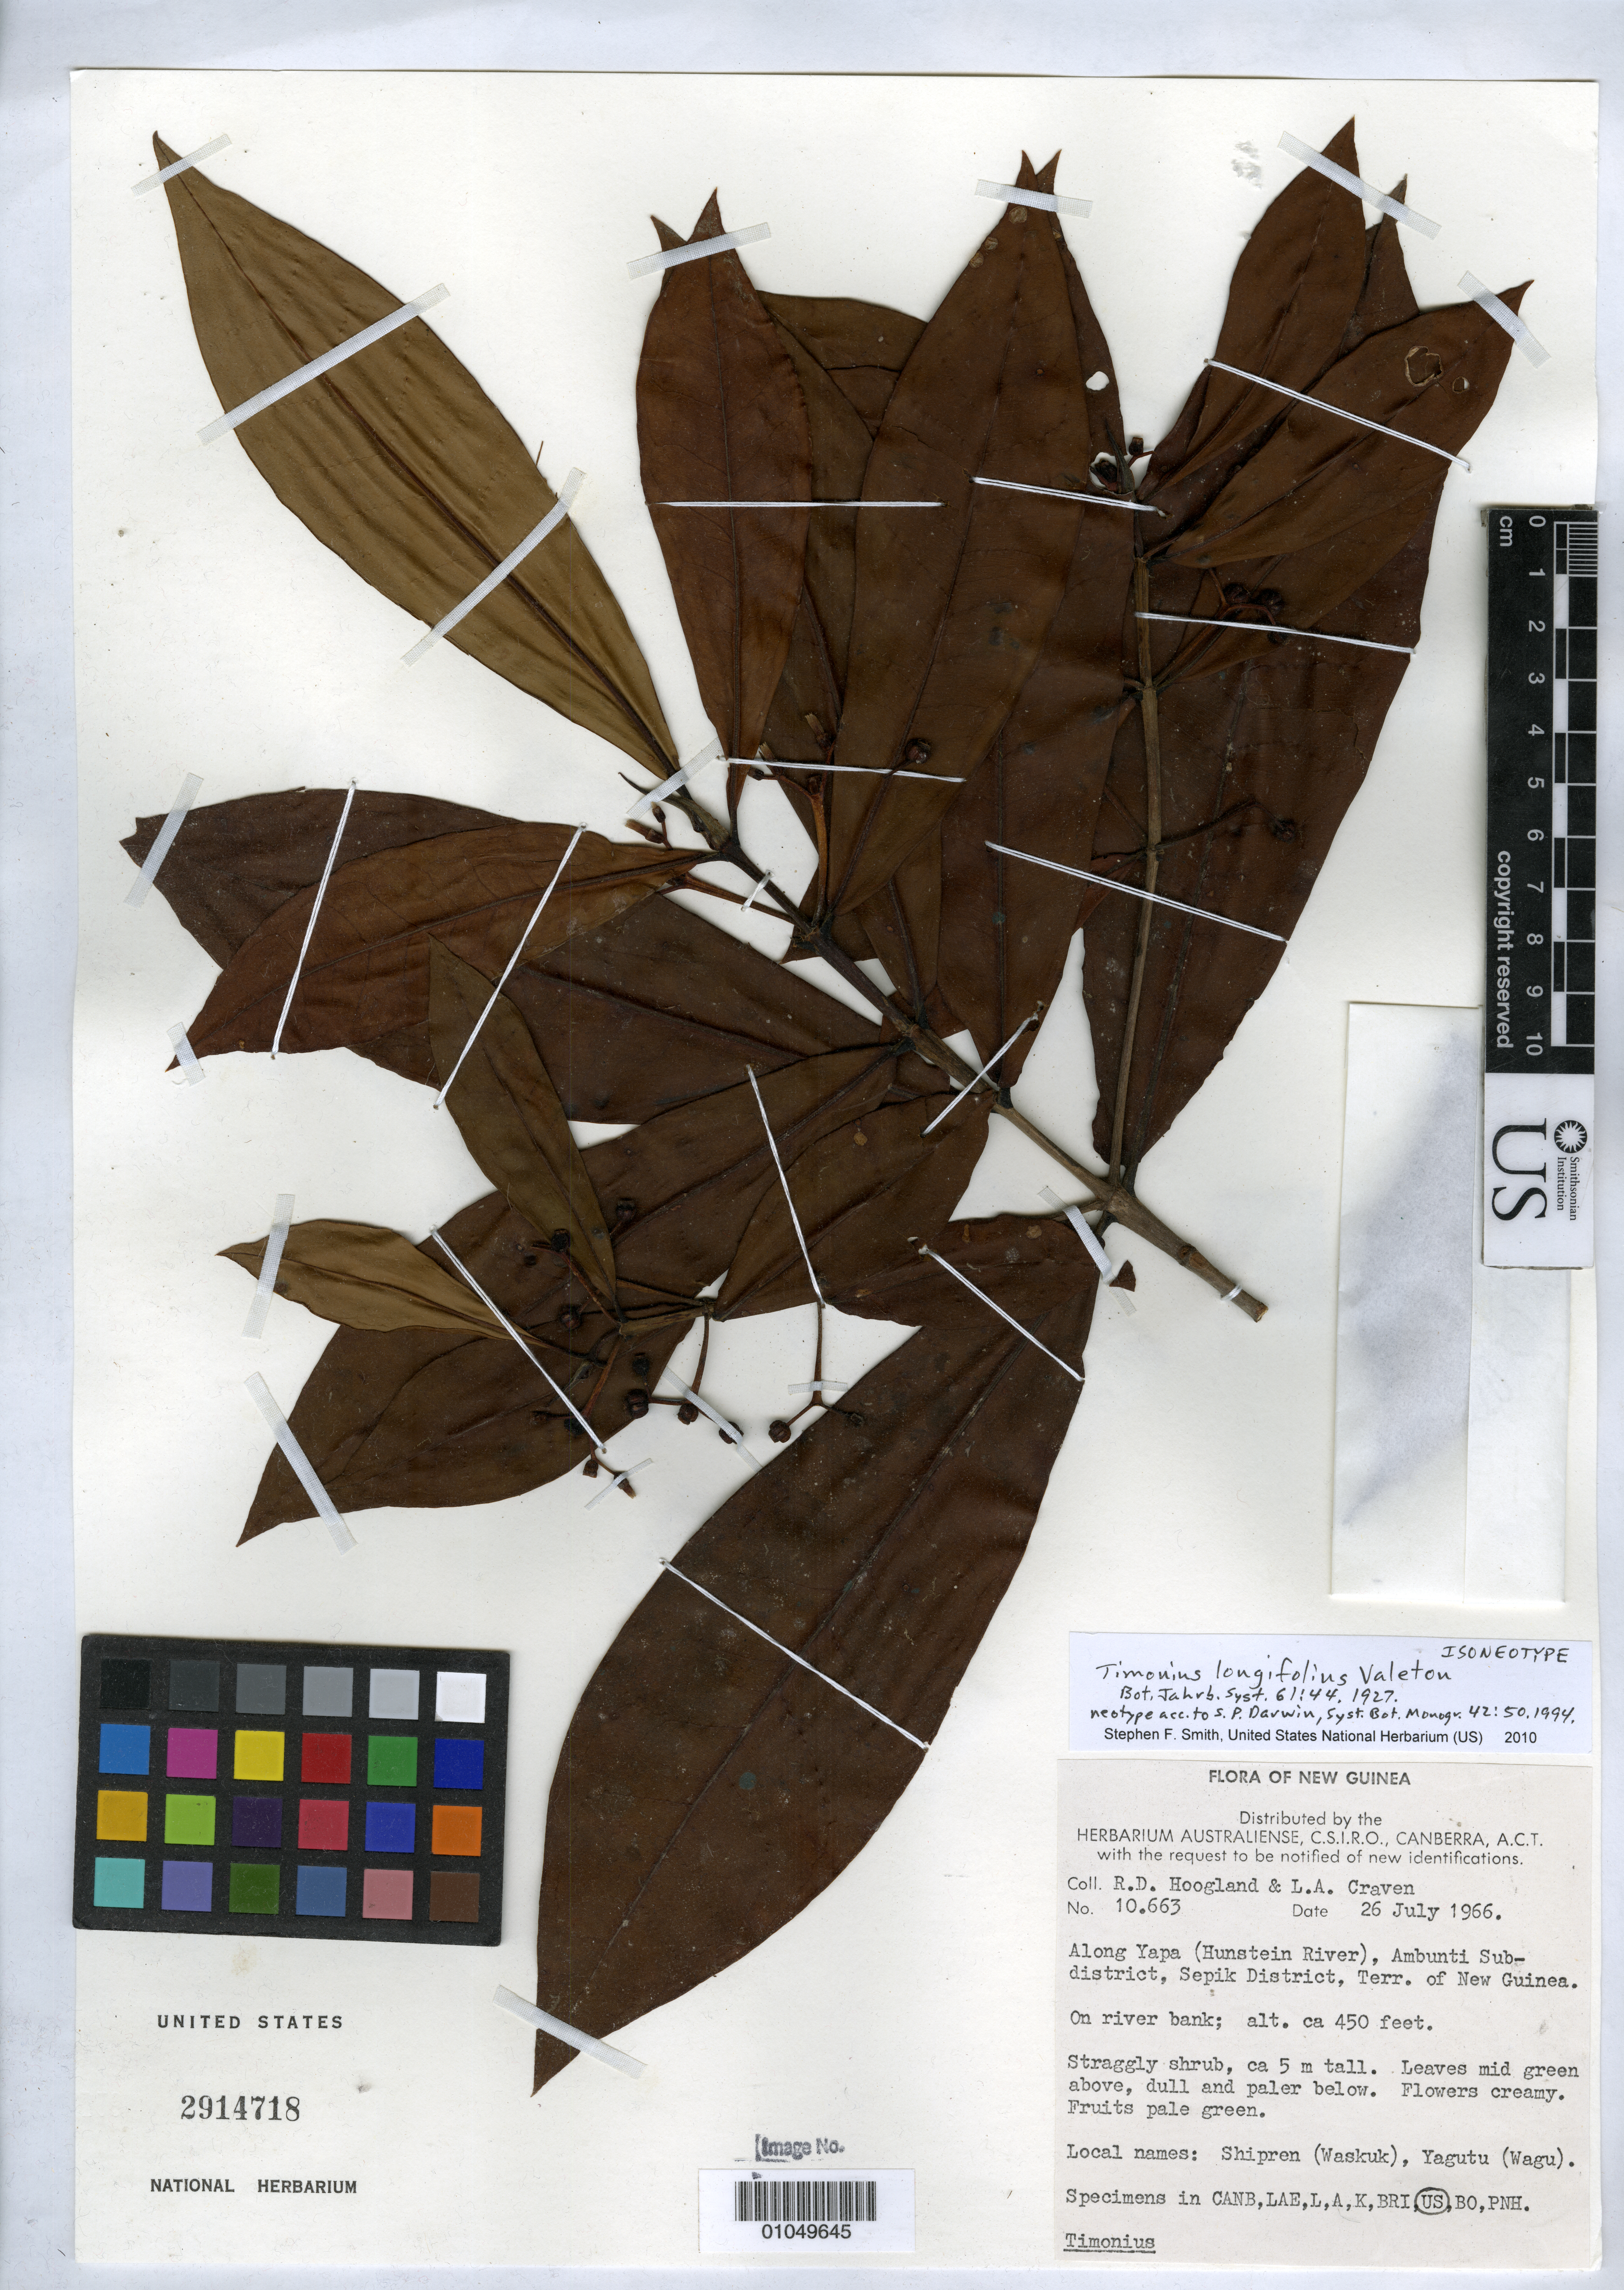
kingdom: Plantae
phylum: Tracheophyta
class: Magnoliopsida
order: Gentianales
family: Rubiaceae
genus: Timonius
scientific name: Timonius longifolius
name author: Valeton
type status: Isoneotype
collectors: R. D. Hoogland & L. A. Craven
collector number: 10663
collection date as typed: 26 Jul 1966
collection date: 1966-07-26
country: Papua New Guinea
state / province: East Sepik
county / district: Ambunti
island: New Guinea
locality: Along Yapa (Hunstein River), Ambunti Subdistrict, Sepik District, Terr. of New Guinea.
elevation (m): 137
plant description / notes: Original types Ledermann 8212, 8213a (B) destroyed.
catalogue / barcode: US 2914718